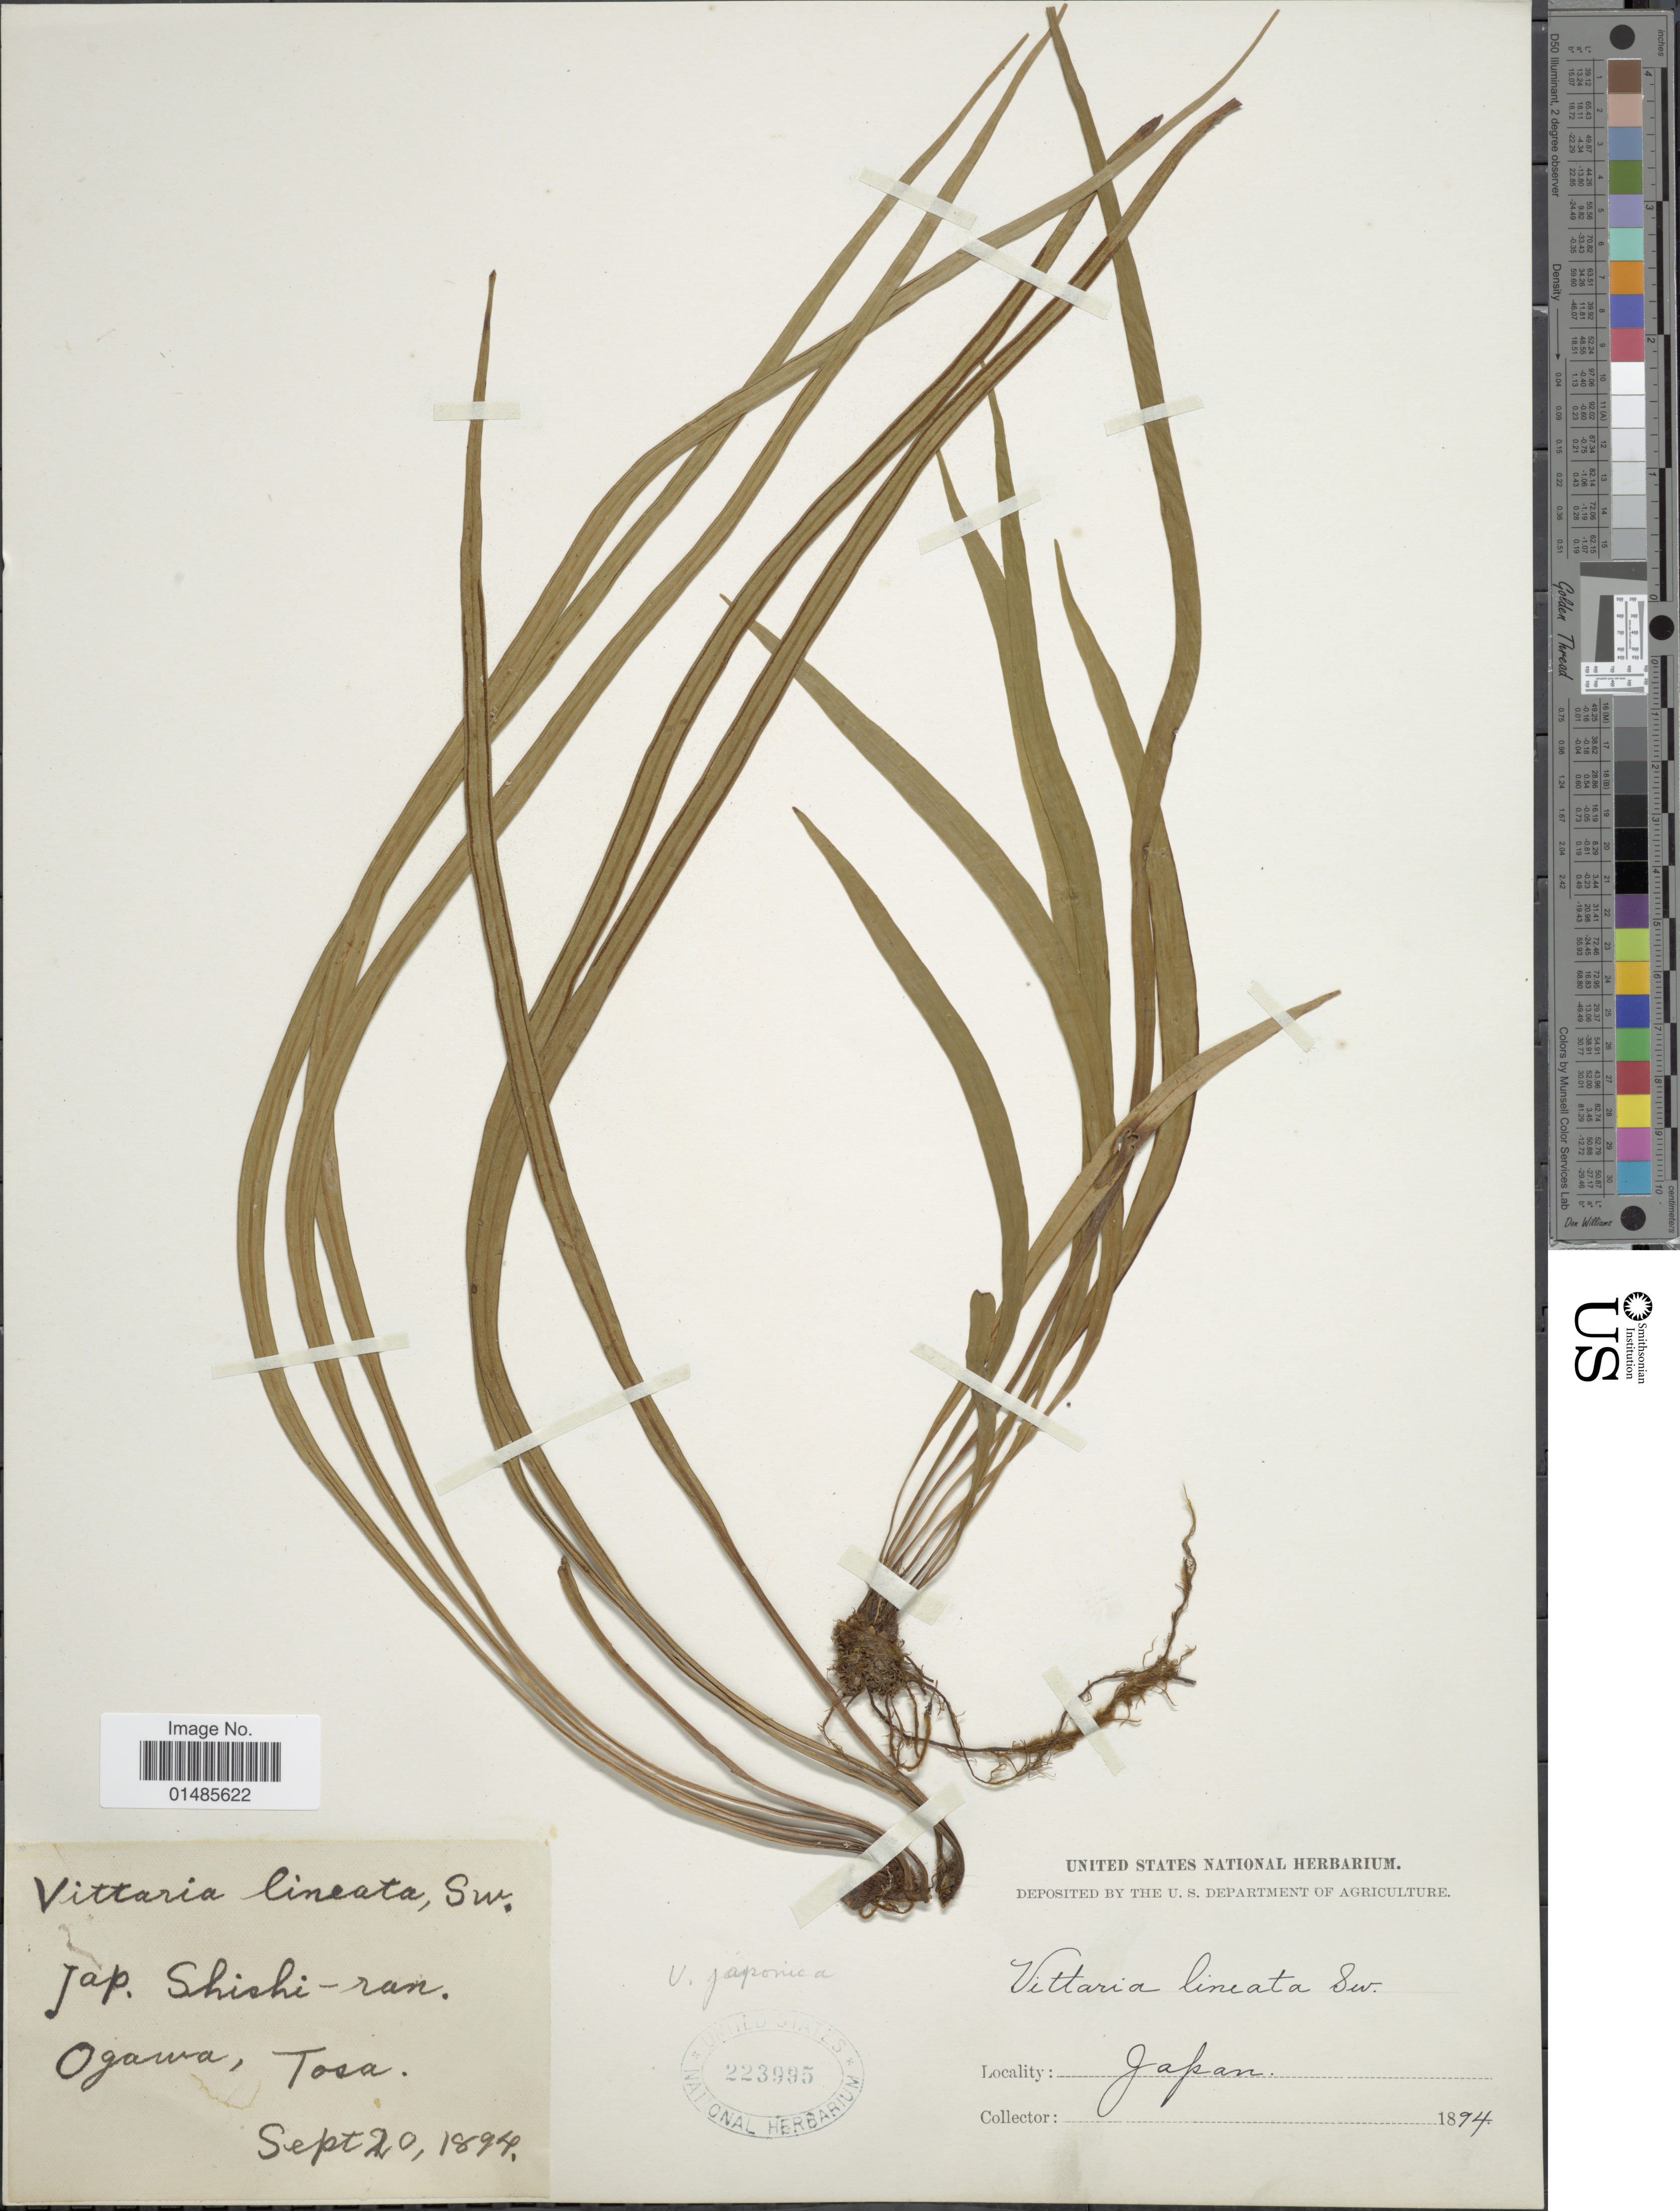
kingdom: Plantae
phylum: Tracheophyta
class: Polypodiopsida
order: Polypodiales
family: Pteridaceae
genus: Haplopteris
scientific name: Haplopteris flexuosa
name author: (Fée) E.H. Crane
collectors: U.S. National Herbarium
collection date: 1894-09-20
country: Japan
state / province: Koti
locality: Ogawa, Tosa.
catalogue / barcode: US 223995